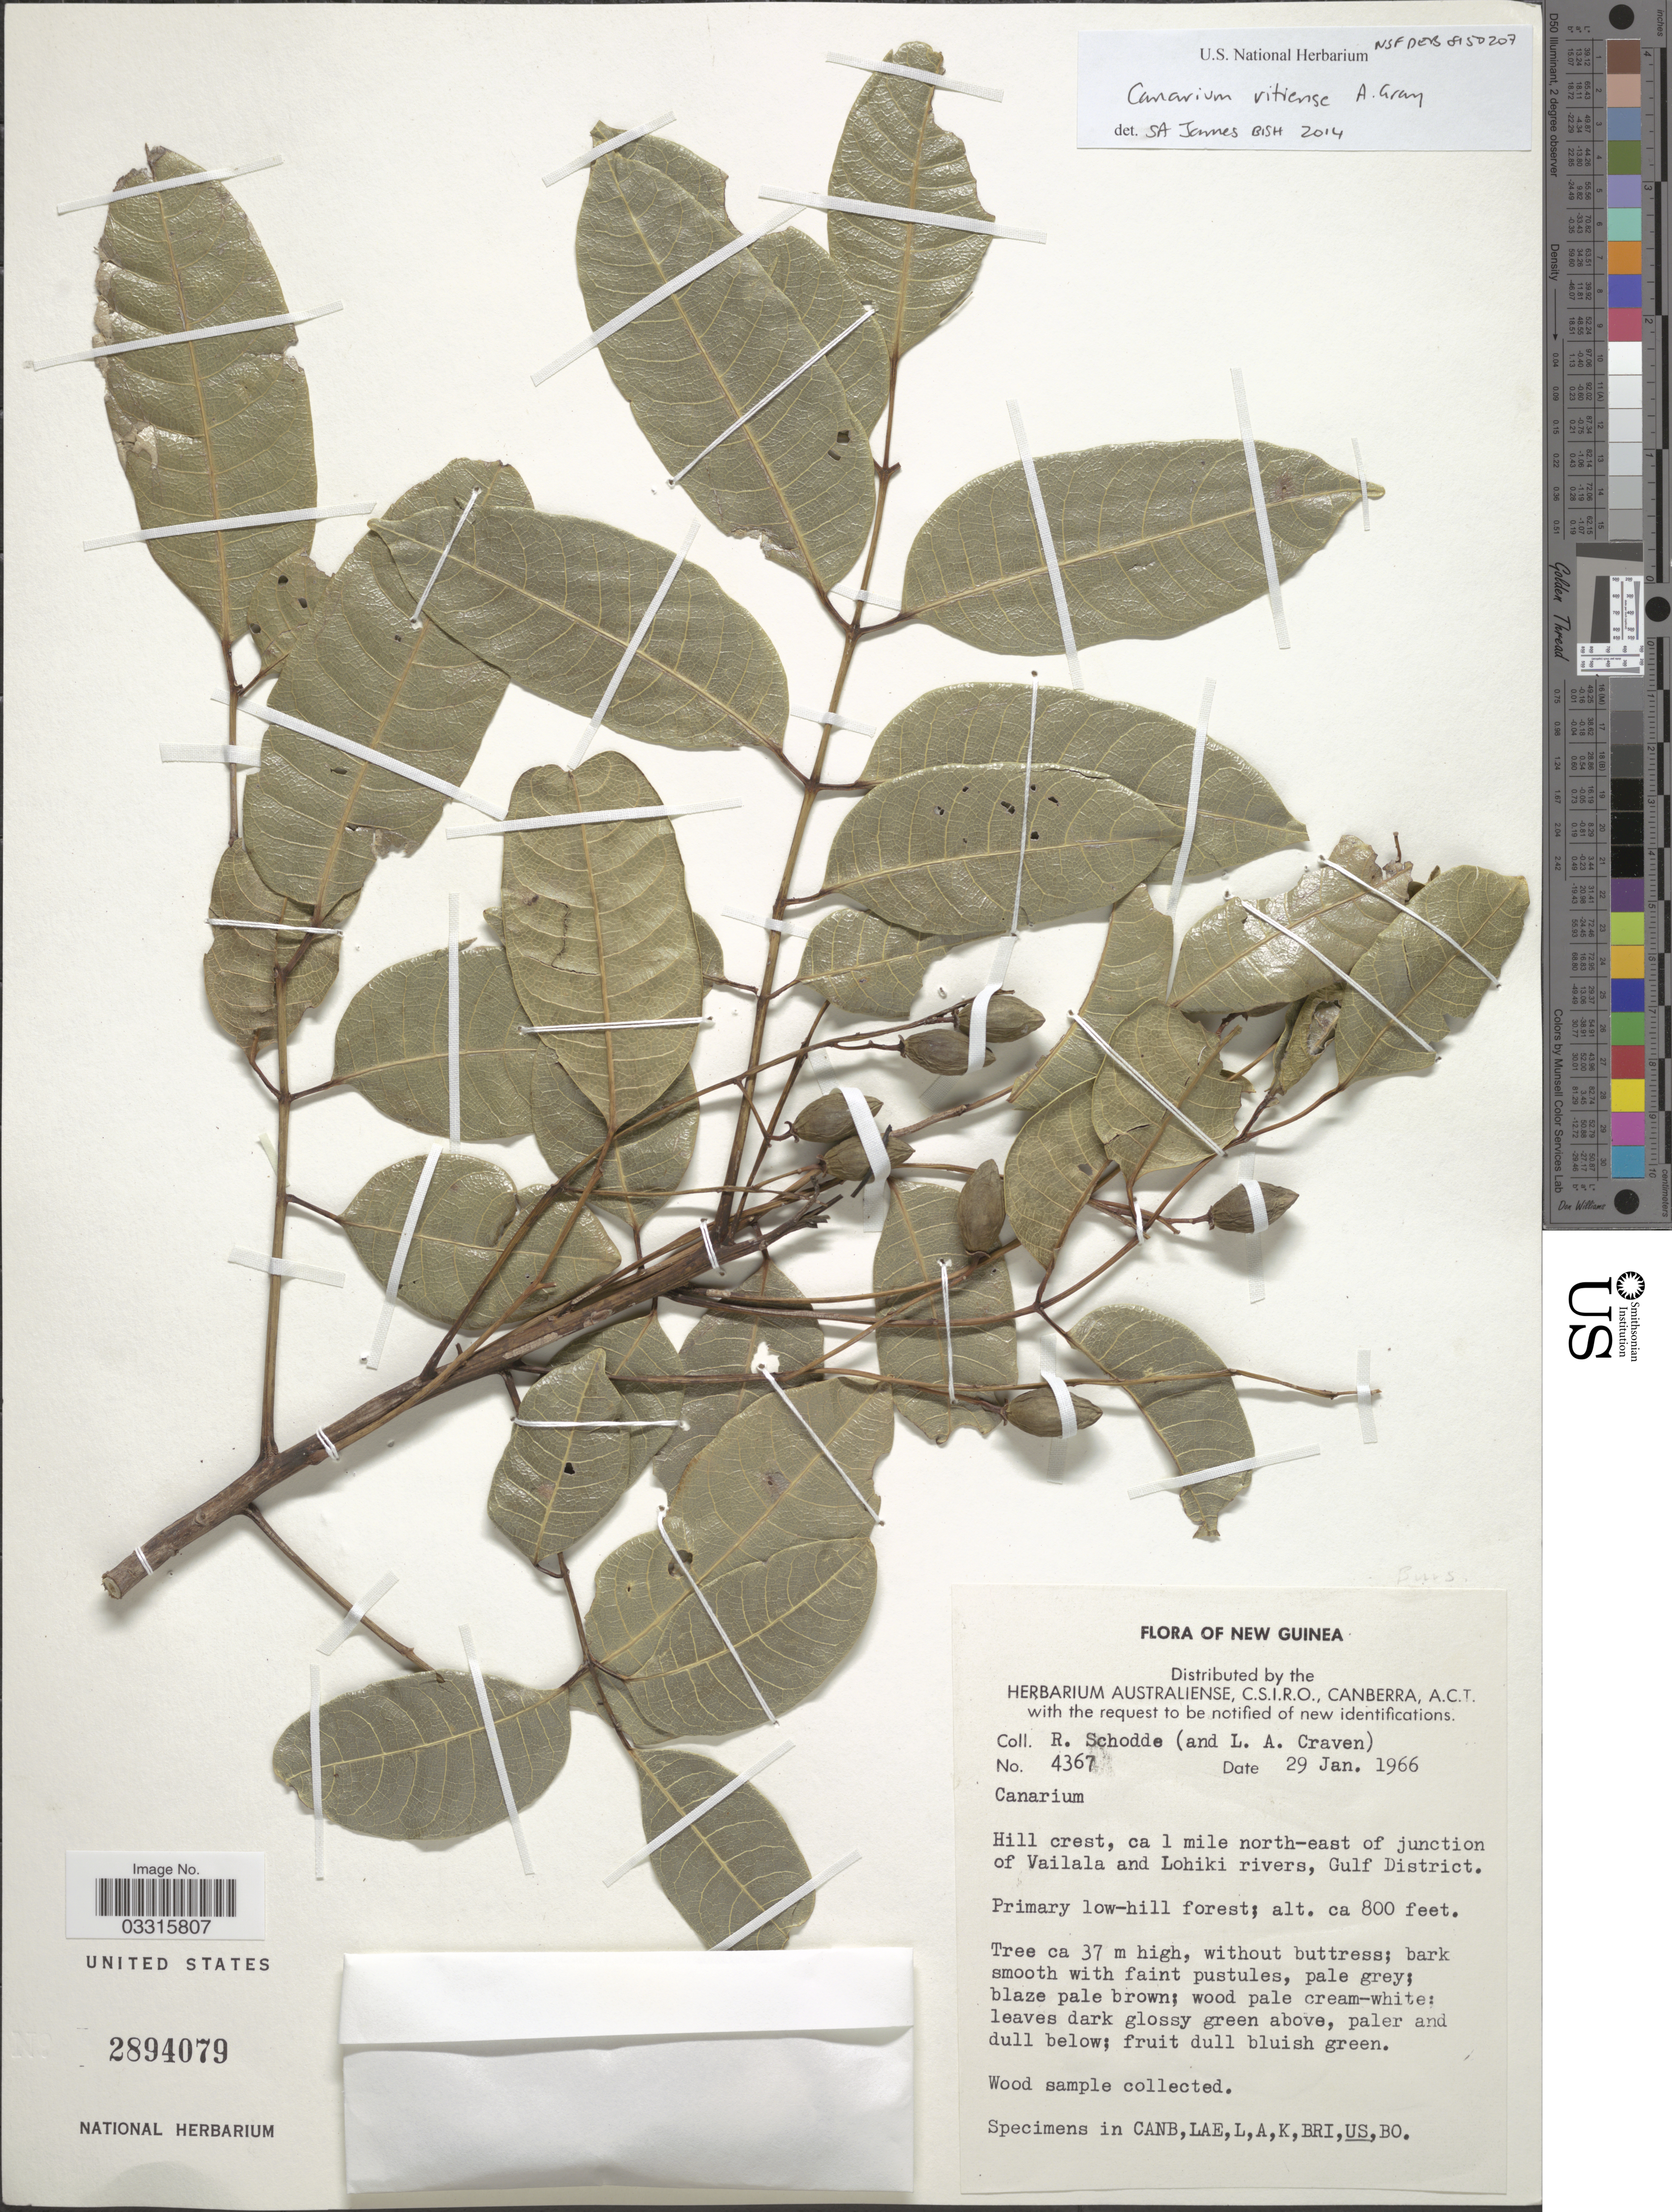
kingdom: Plantae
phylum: Tracheophyta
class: Magnoliopsida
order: Sapindales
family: Burseraceae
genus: Canarium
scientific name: Canarium vitiense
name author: A. Gray in Wilkes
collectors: R. Schodde & L. A. Craven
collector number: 4367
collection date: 1966-01-29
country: Papua New Guinea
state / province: Gulf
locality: New Guinea. Hill crest, ca 1 mile north-east of junction of Vailala and Lohiki rivers, Gulf District.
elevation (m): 244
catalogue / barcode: US 2894079